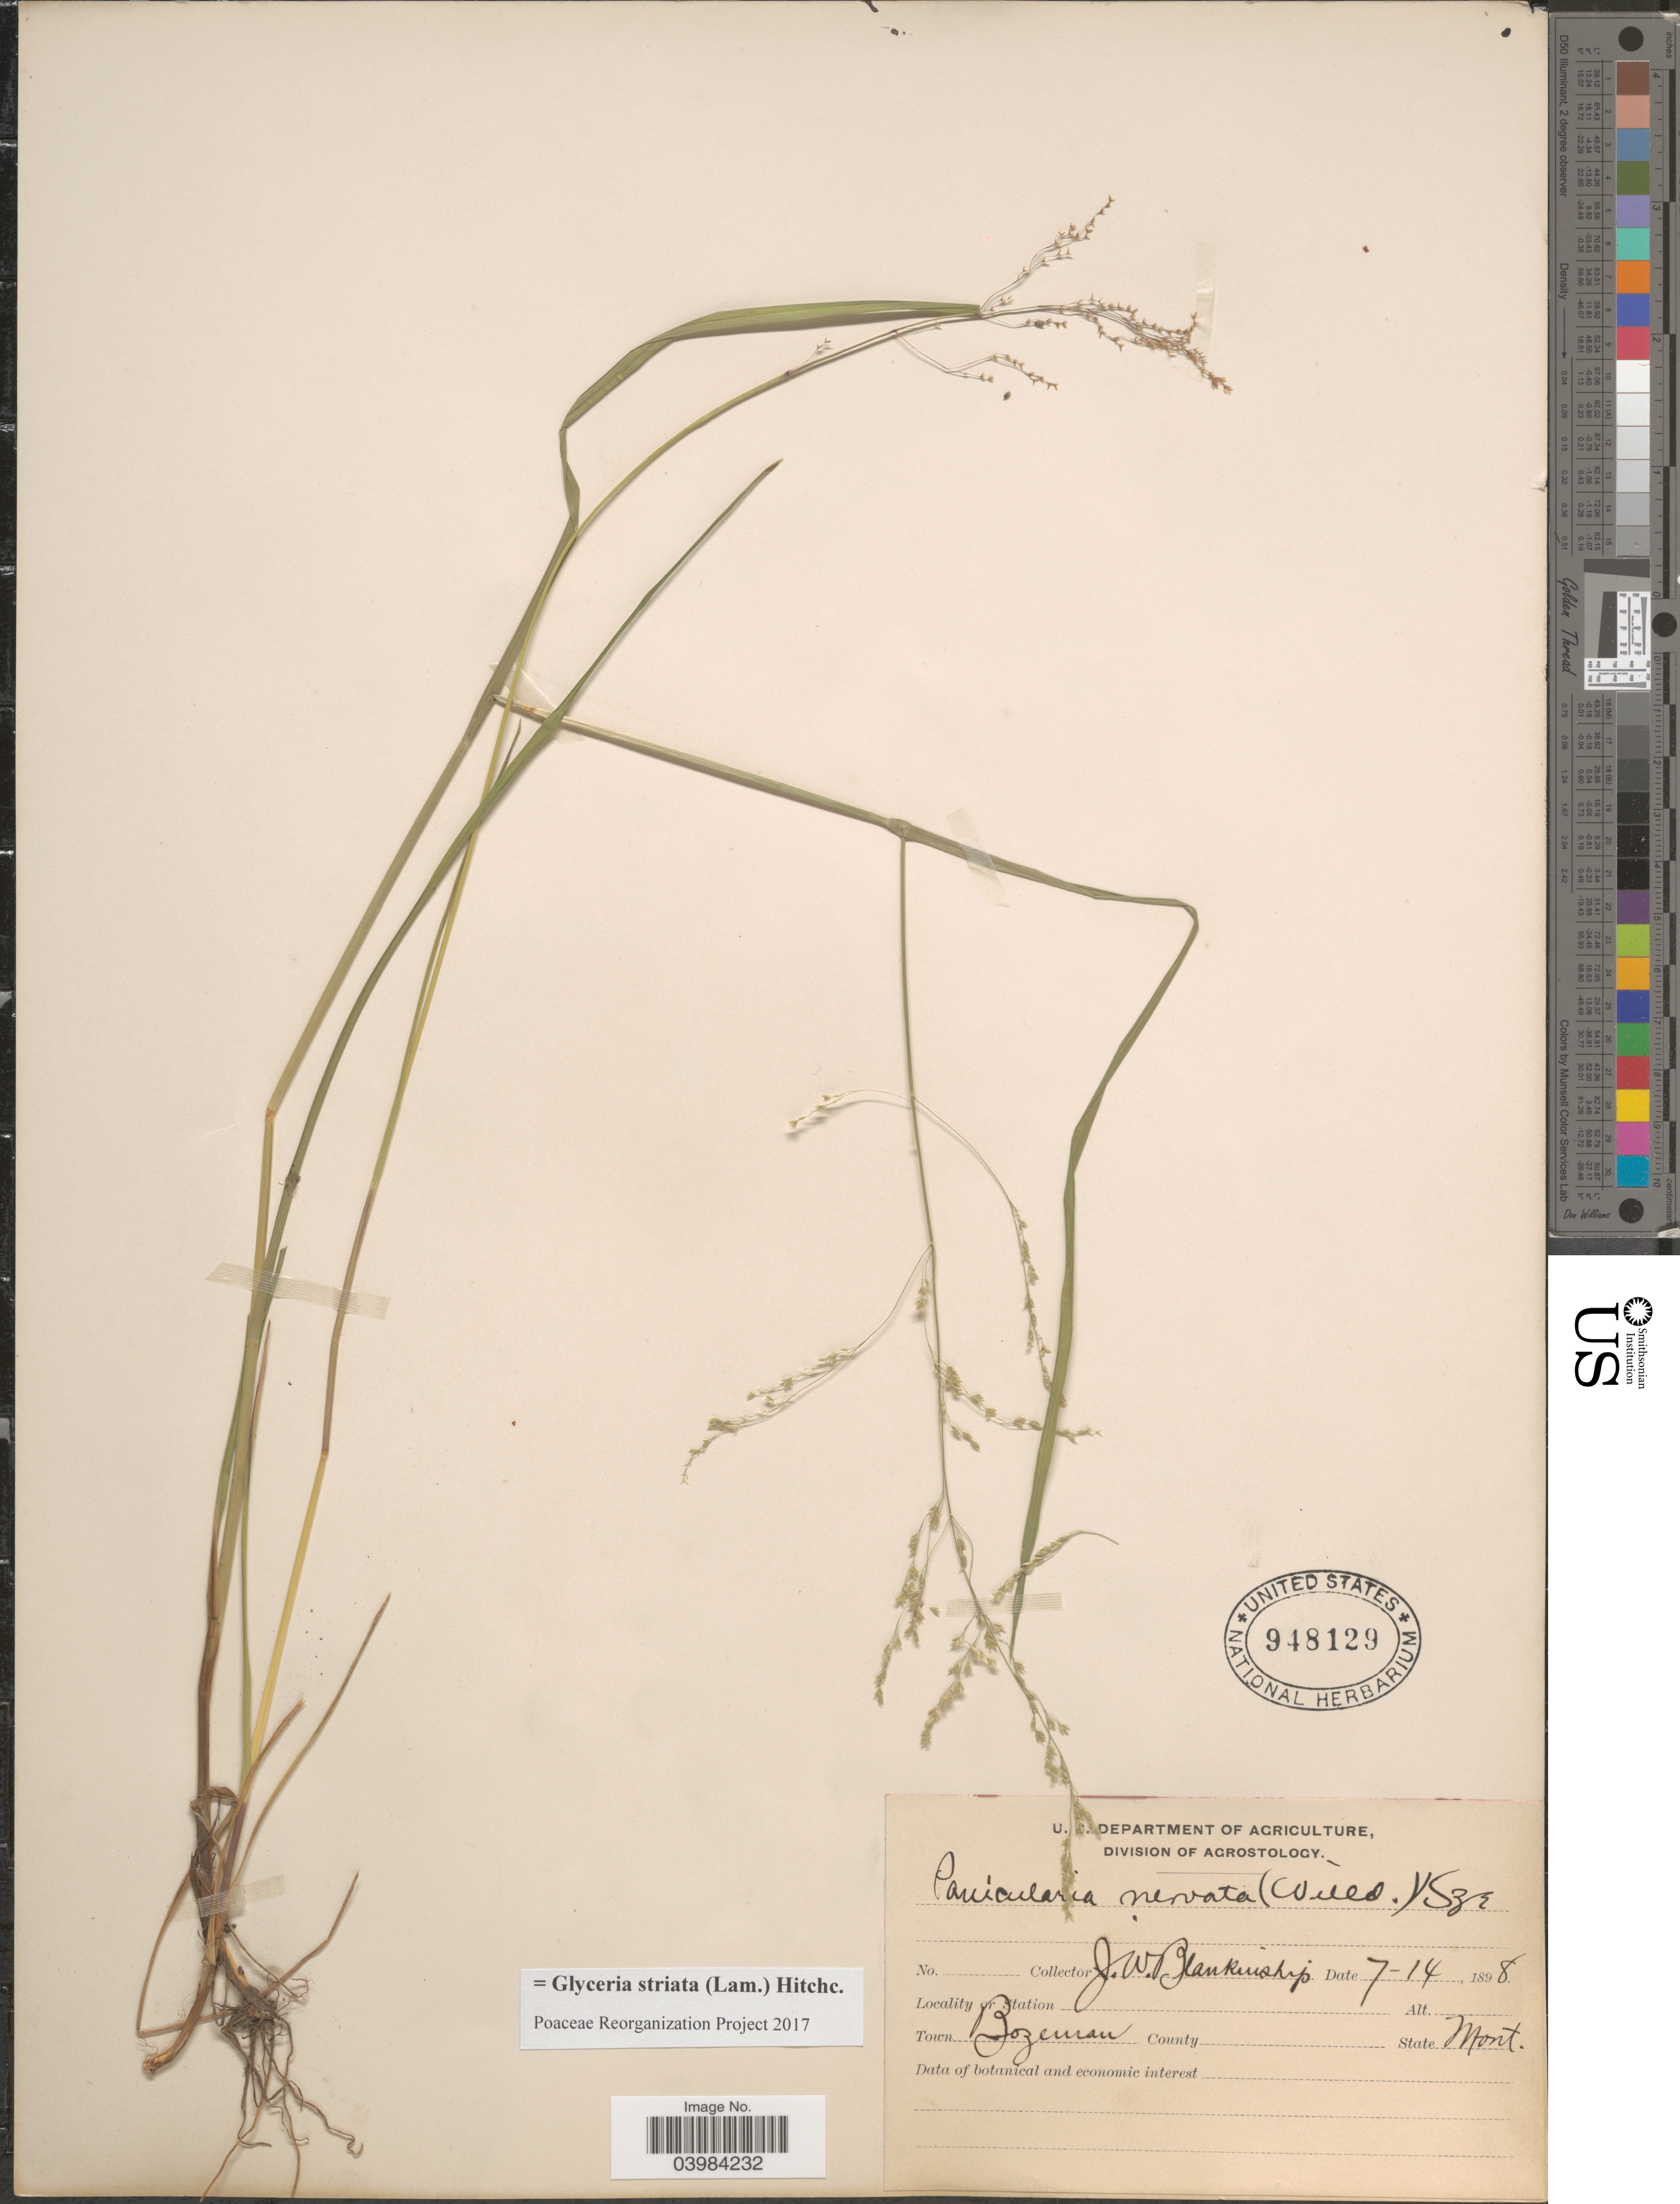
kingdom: Plantae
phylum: Tracheophyta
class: Liliopsida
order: Poales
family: Poaceae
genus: Glyceria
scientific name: Glyceria striata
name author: (Lam.) Hitchc.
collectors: J. W. Blankinship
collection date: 1898-07-14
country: United States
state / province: Montana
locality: Town Bozeman.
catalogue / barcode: US 948129